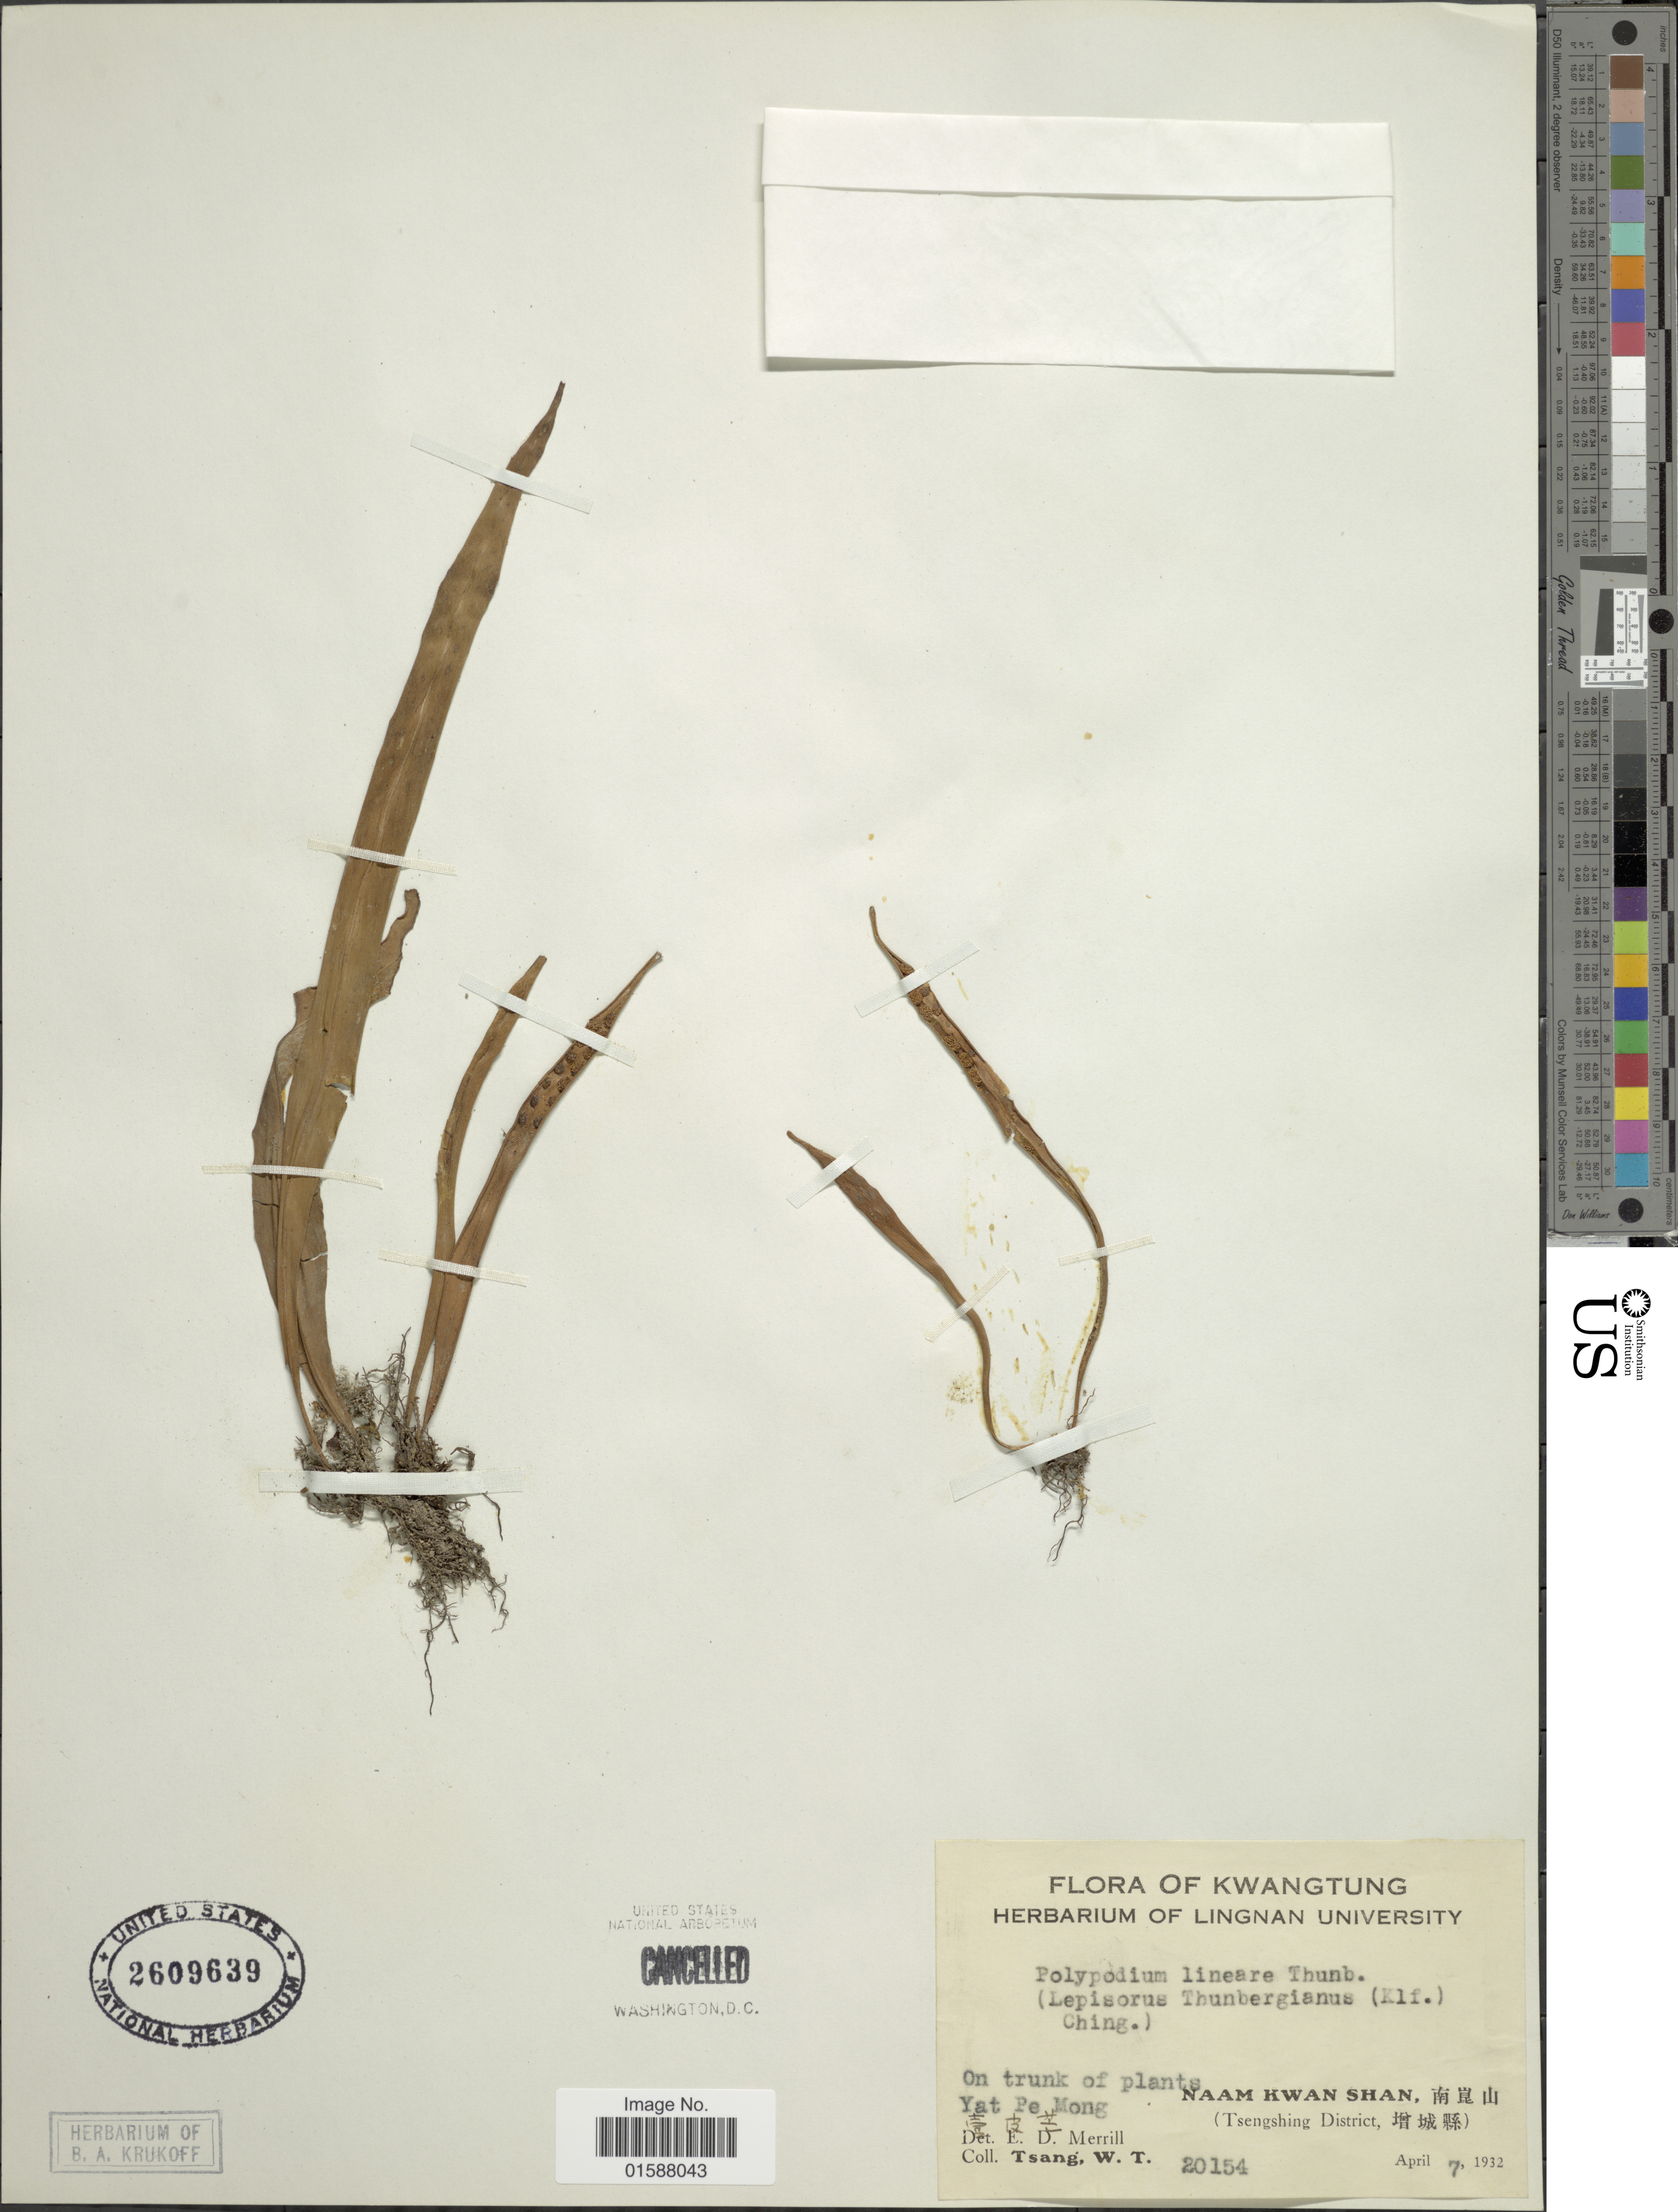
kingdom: Plantae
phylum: Tracheophyta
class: Polypodiopsida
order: Polypodiales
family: Polypodiaceae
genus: Lepisorus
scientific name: Lepisorus thunbergianus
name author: (Kaulf.) Ching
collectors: W. T. Tsang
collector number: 20154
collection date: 1932-04-07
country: China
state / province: Guangdong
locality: Kwangtung. Naam Kwan Shan, Yat Pe Mong (Tsengshing District)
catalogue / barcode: US 2609639